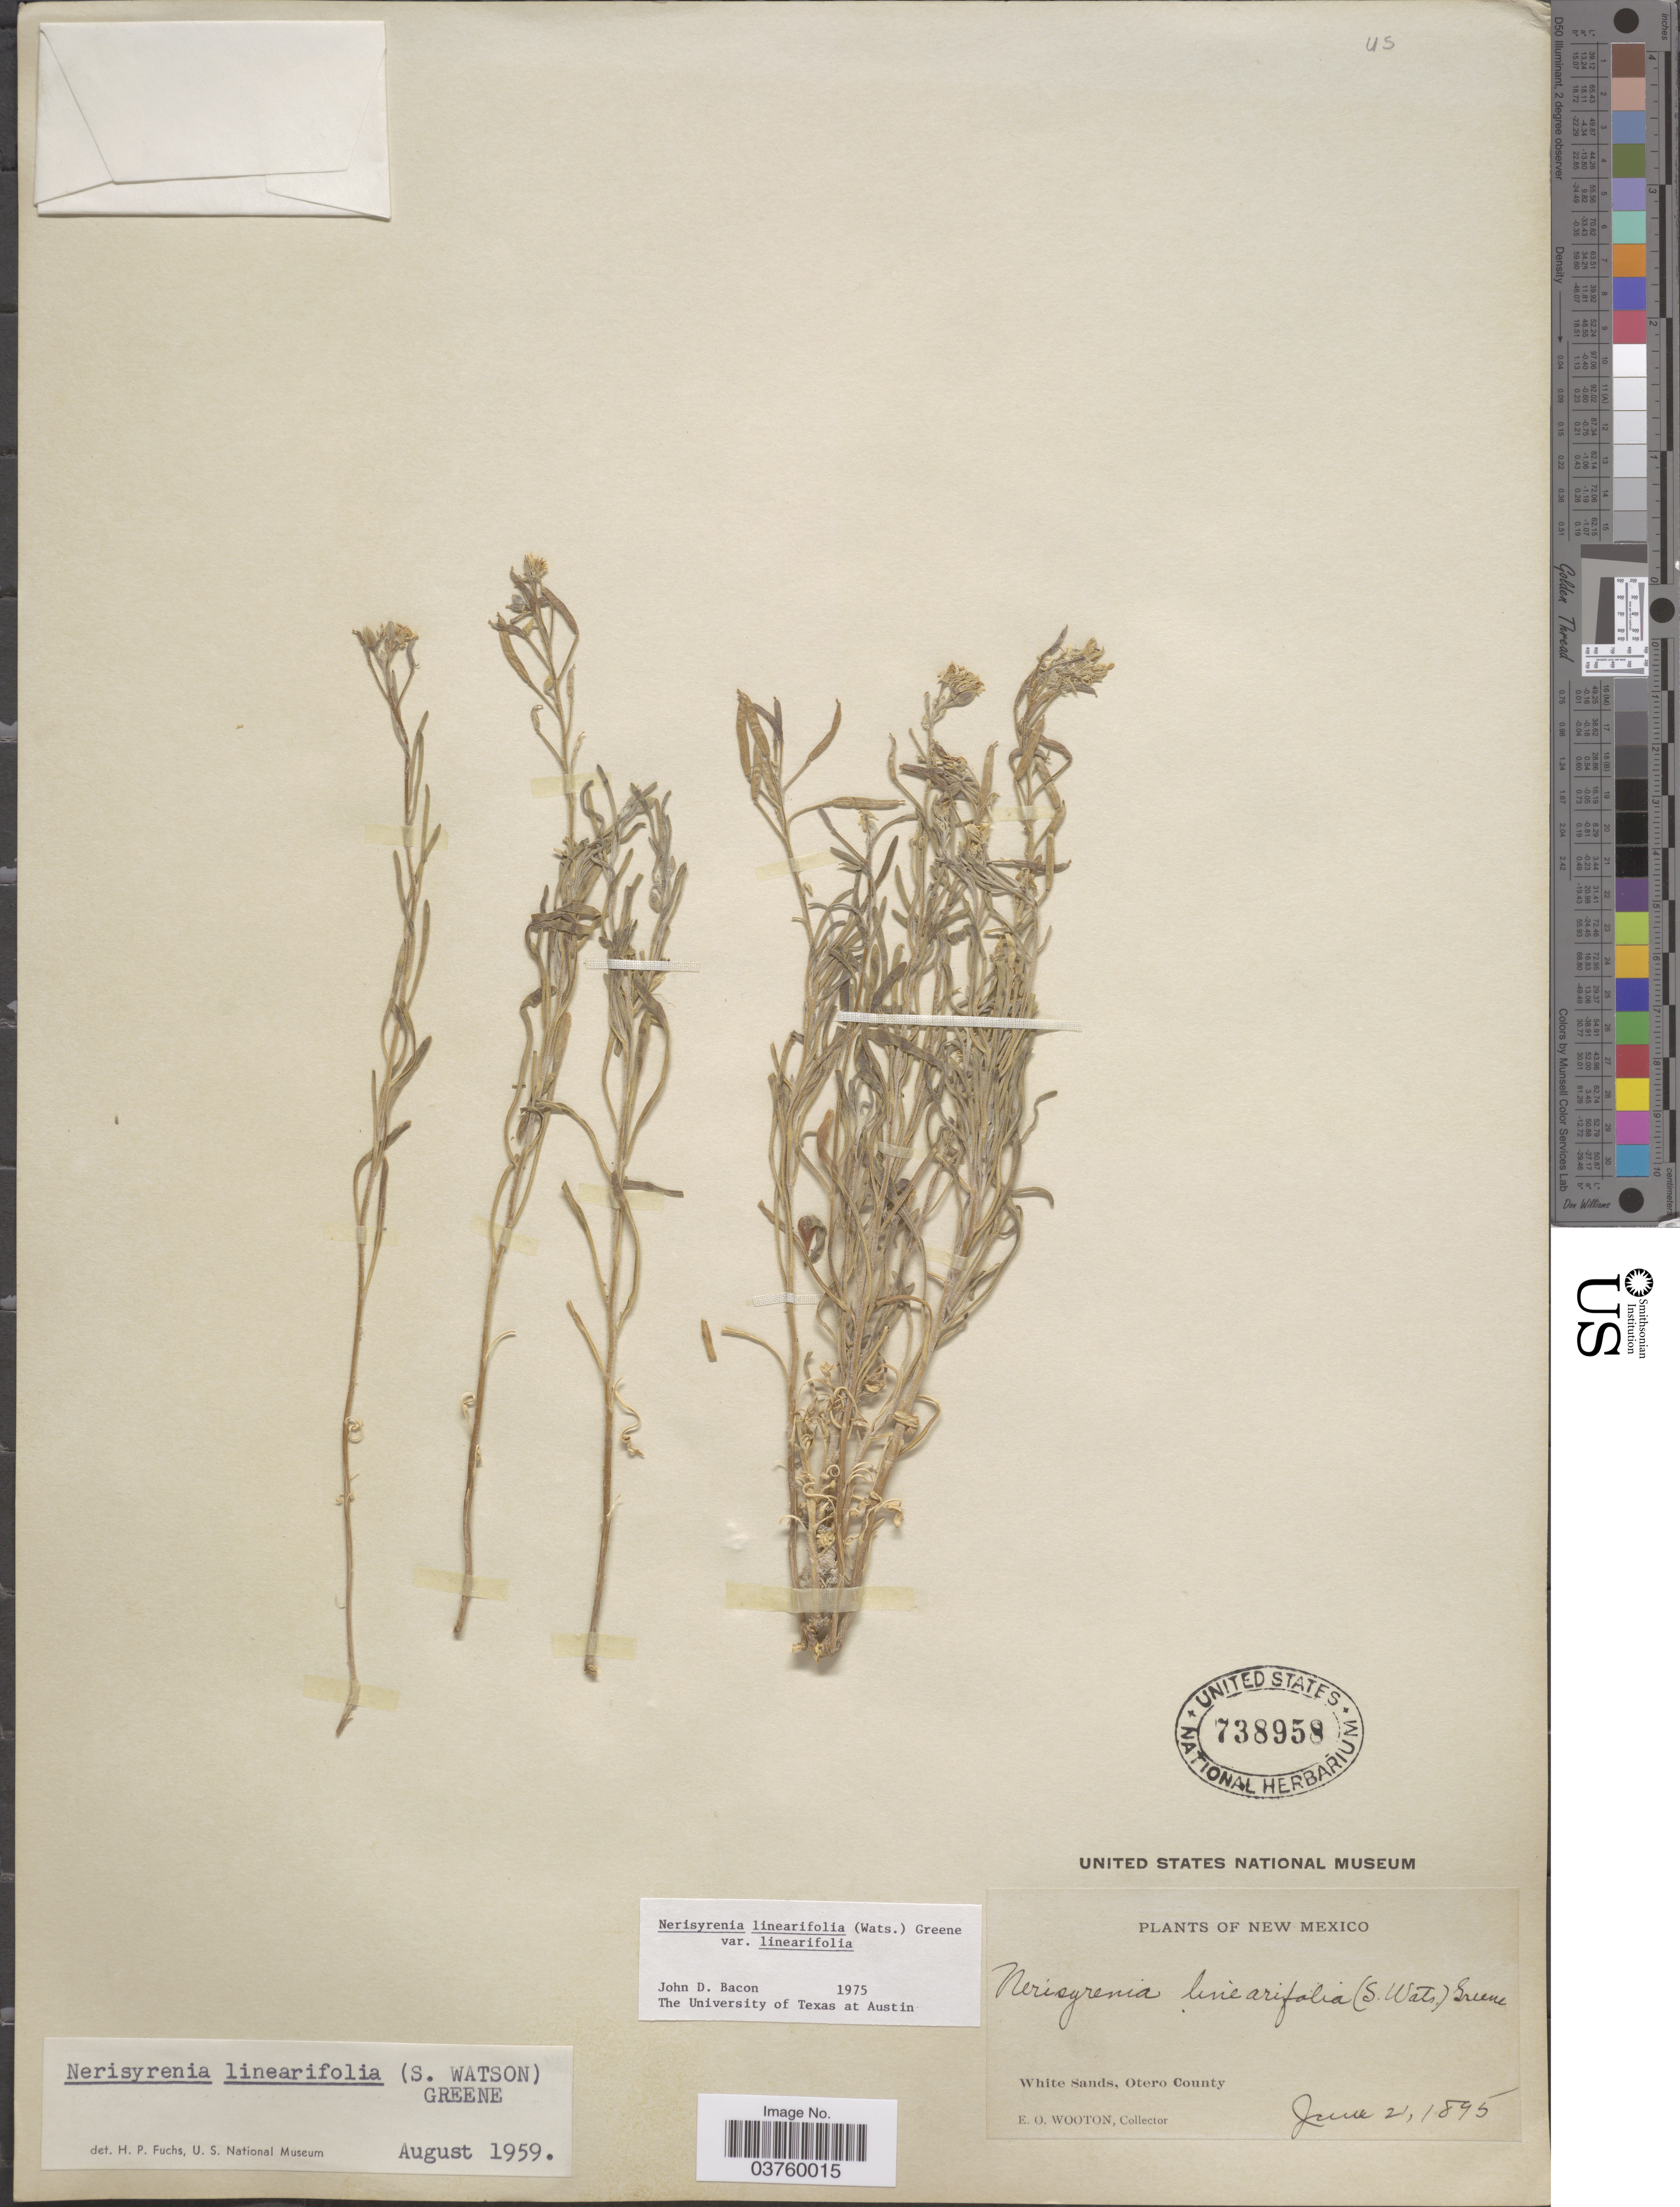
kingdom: Plantae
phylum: Tracheophyta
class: Magnoliopsida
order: Brassicales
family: Brassicaceae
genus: Nerisyrenia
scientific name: Nerisyrenia linearifolia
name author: (S. Watson) Greene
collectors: E. O. Wooton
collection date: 1895-06-21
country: United States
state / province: New Mexico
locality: White Sands, Otero County.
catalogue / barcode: US 738958